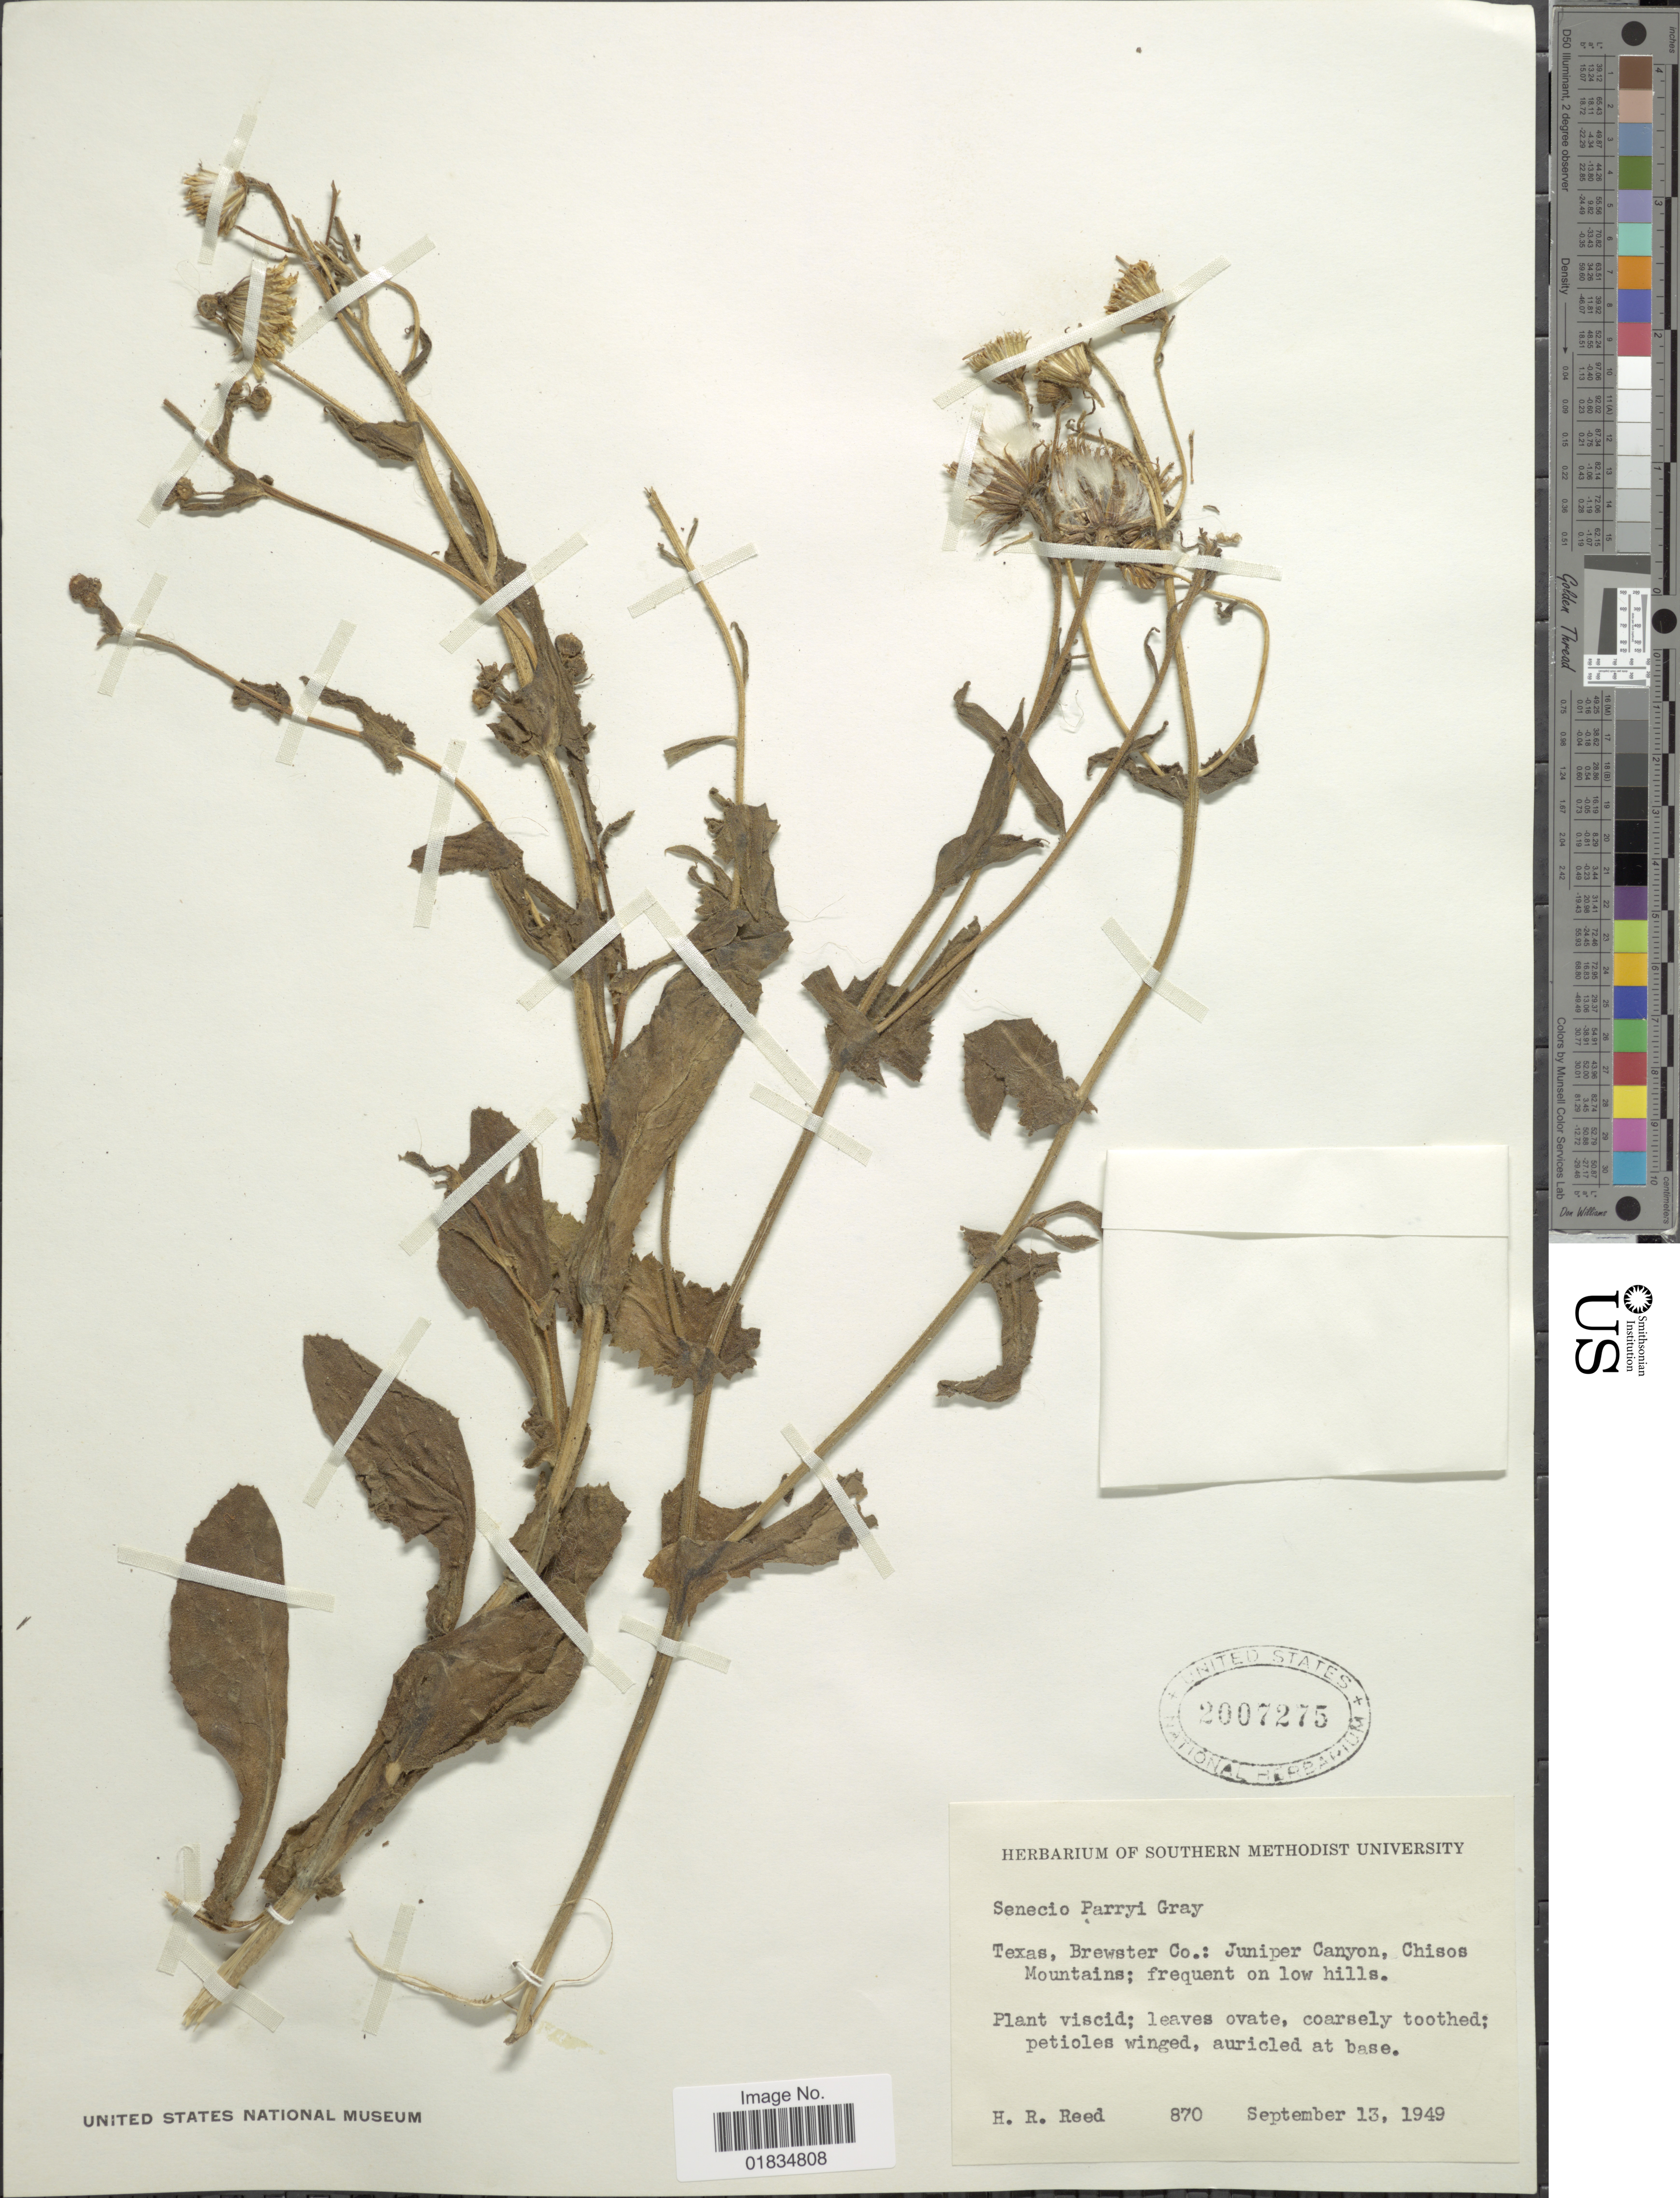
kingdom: Plantae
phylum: Tracheophyta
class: Magnoliopsida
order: Asterales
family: Asteraceae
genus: Senecio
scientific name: Senecio parryi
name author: A. Gray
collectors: H. Reed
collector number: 870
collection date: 1949-09-13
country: United States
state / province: Texas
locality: Brewster Co: Juniper Canyon. Chisos Mountains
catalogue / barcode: US 2007275